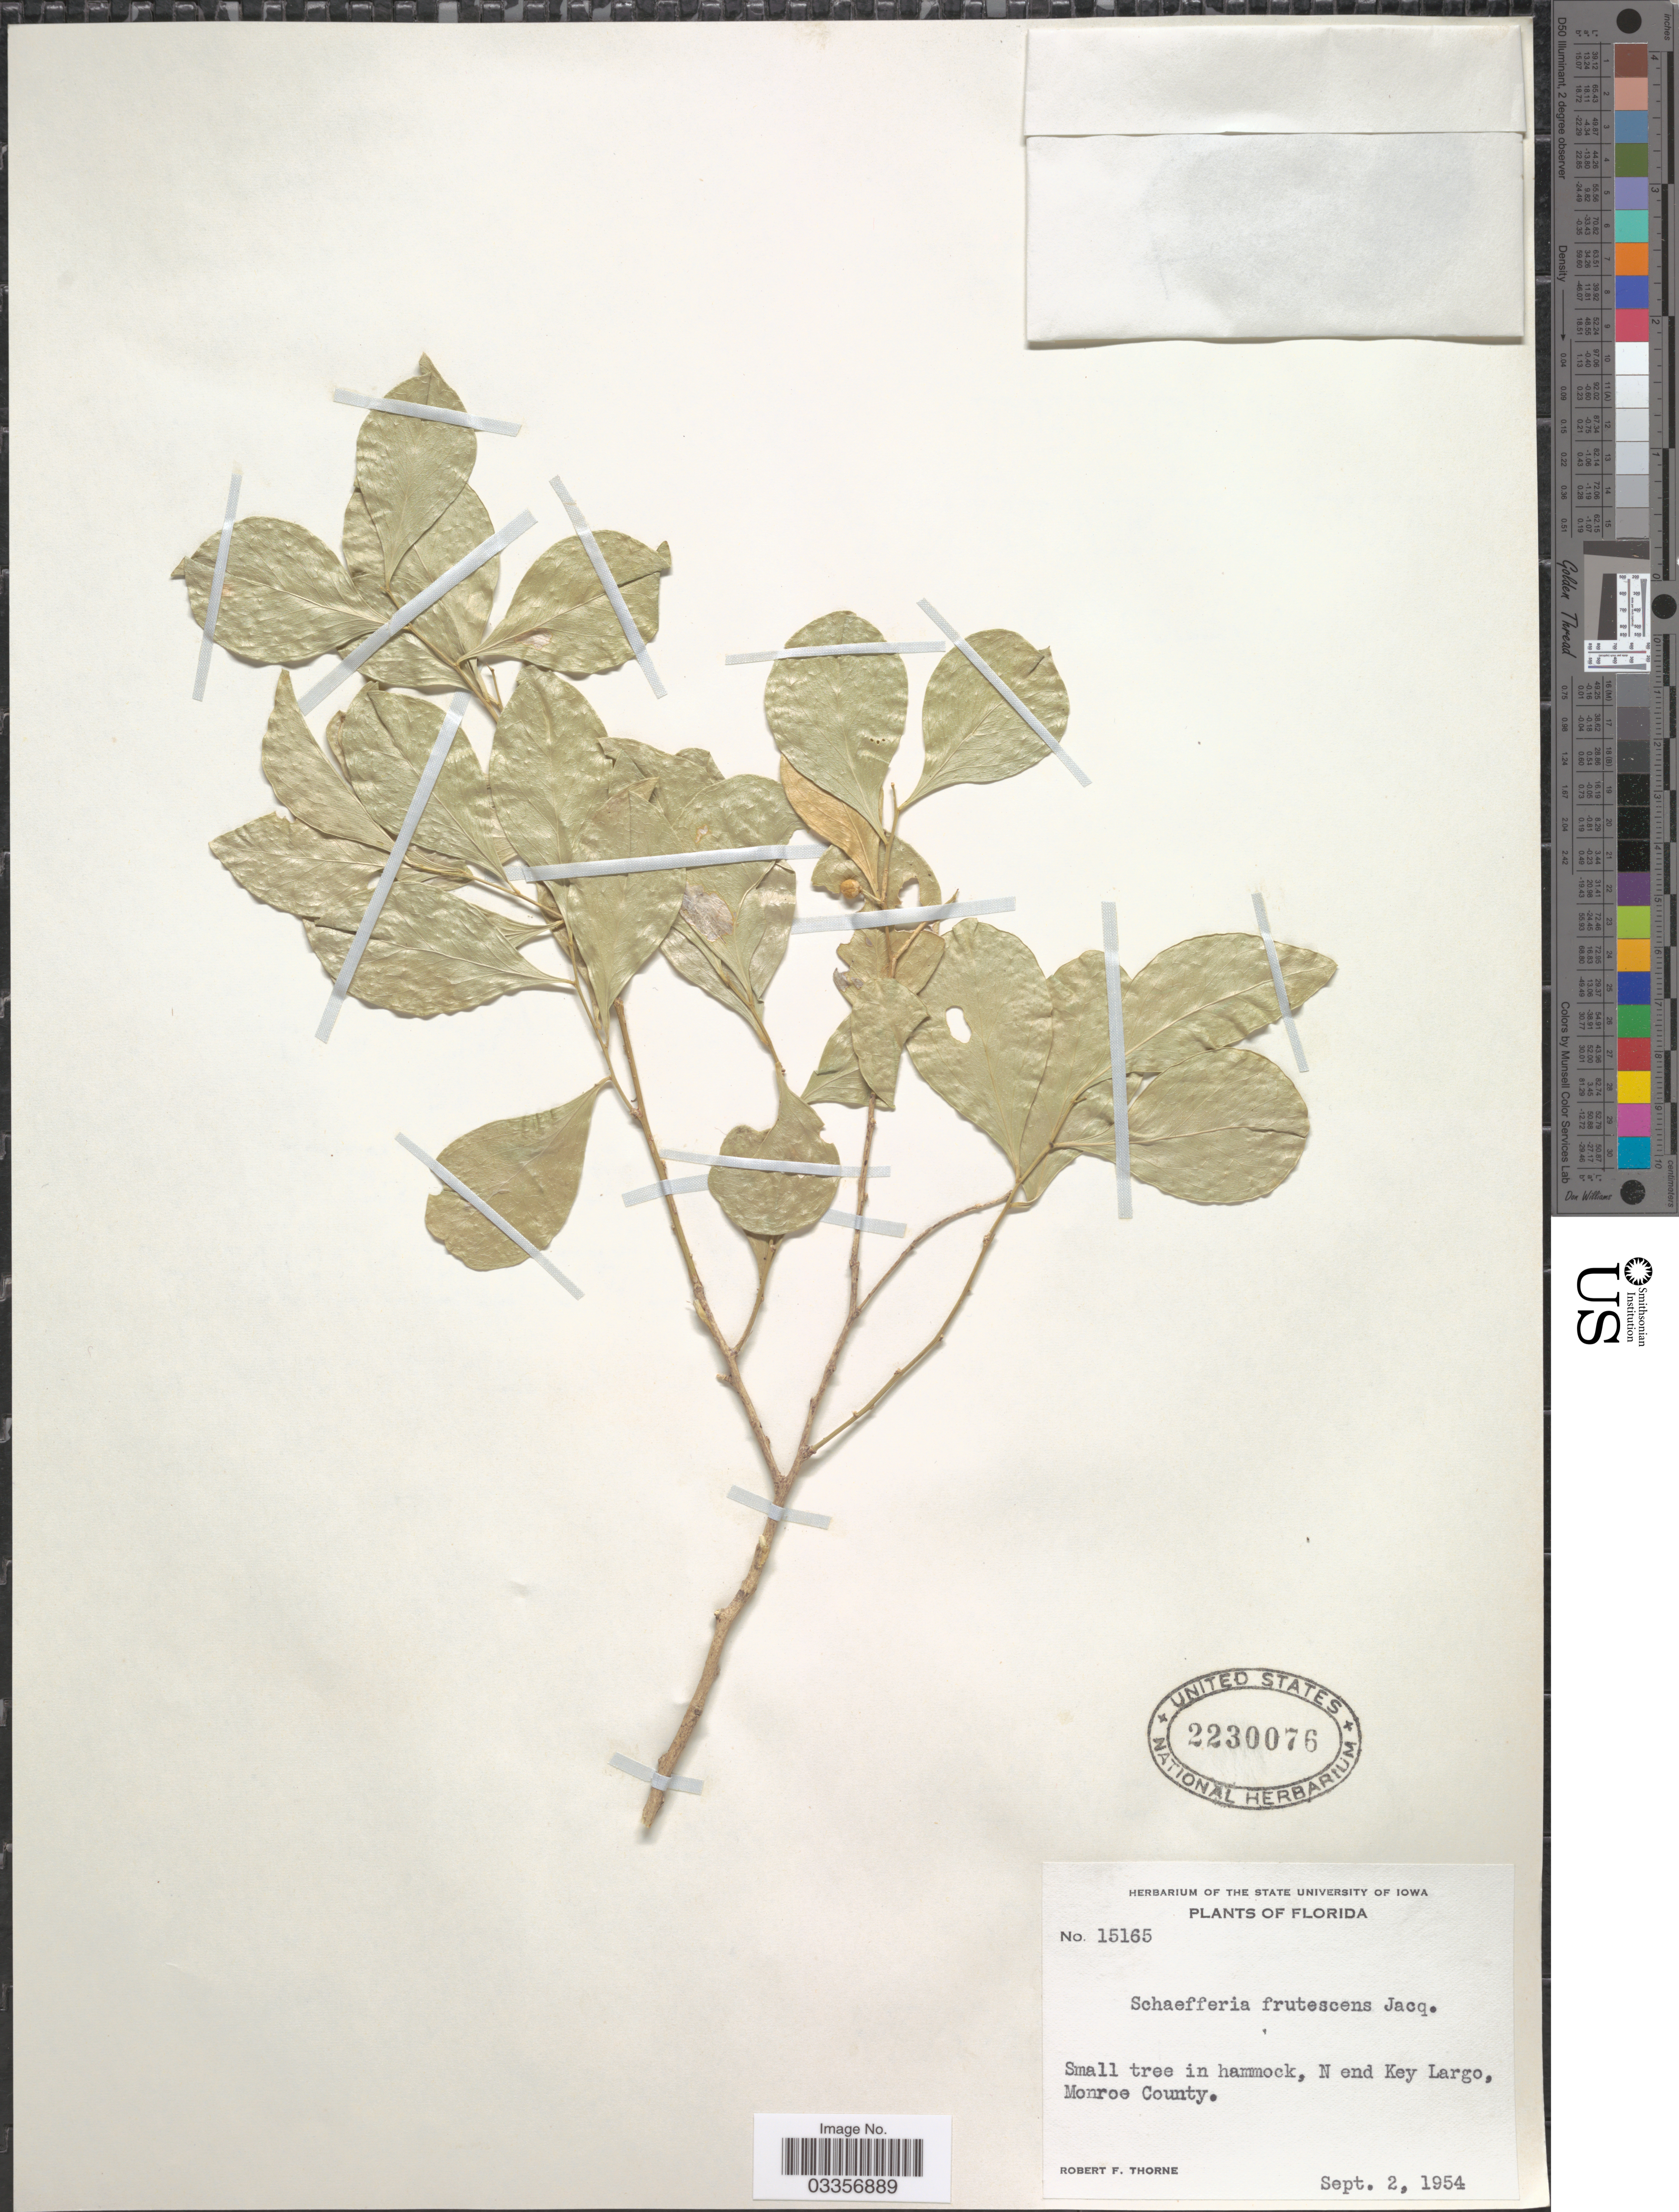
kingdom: Plantae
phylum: Tracheophyta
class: Magnoliopsida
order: Celastrales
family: Celastraceae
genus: Schaefferia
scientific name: Schaefferia frutescens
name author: Jacq.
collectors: R. F. Thorne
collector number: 15165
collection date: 1954-09-02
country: United States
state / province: Florida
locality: N end Key Largo, Monroe County.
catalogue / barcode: US 2230076